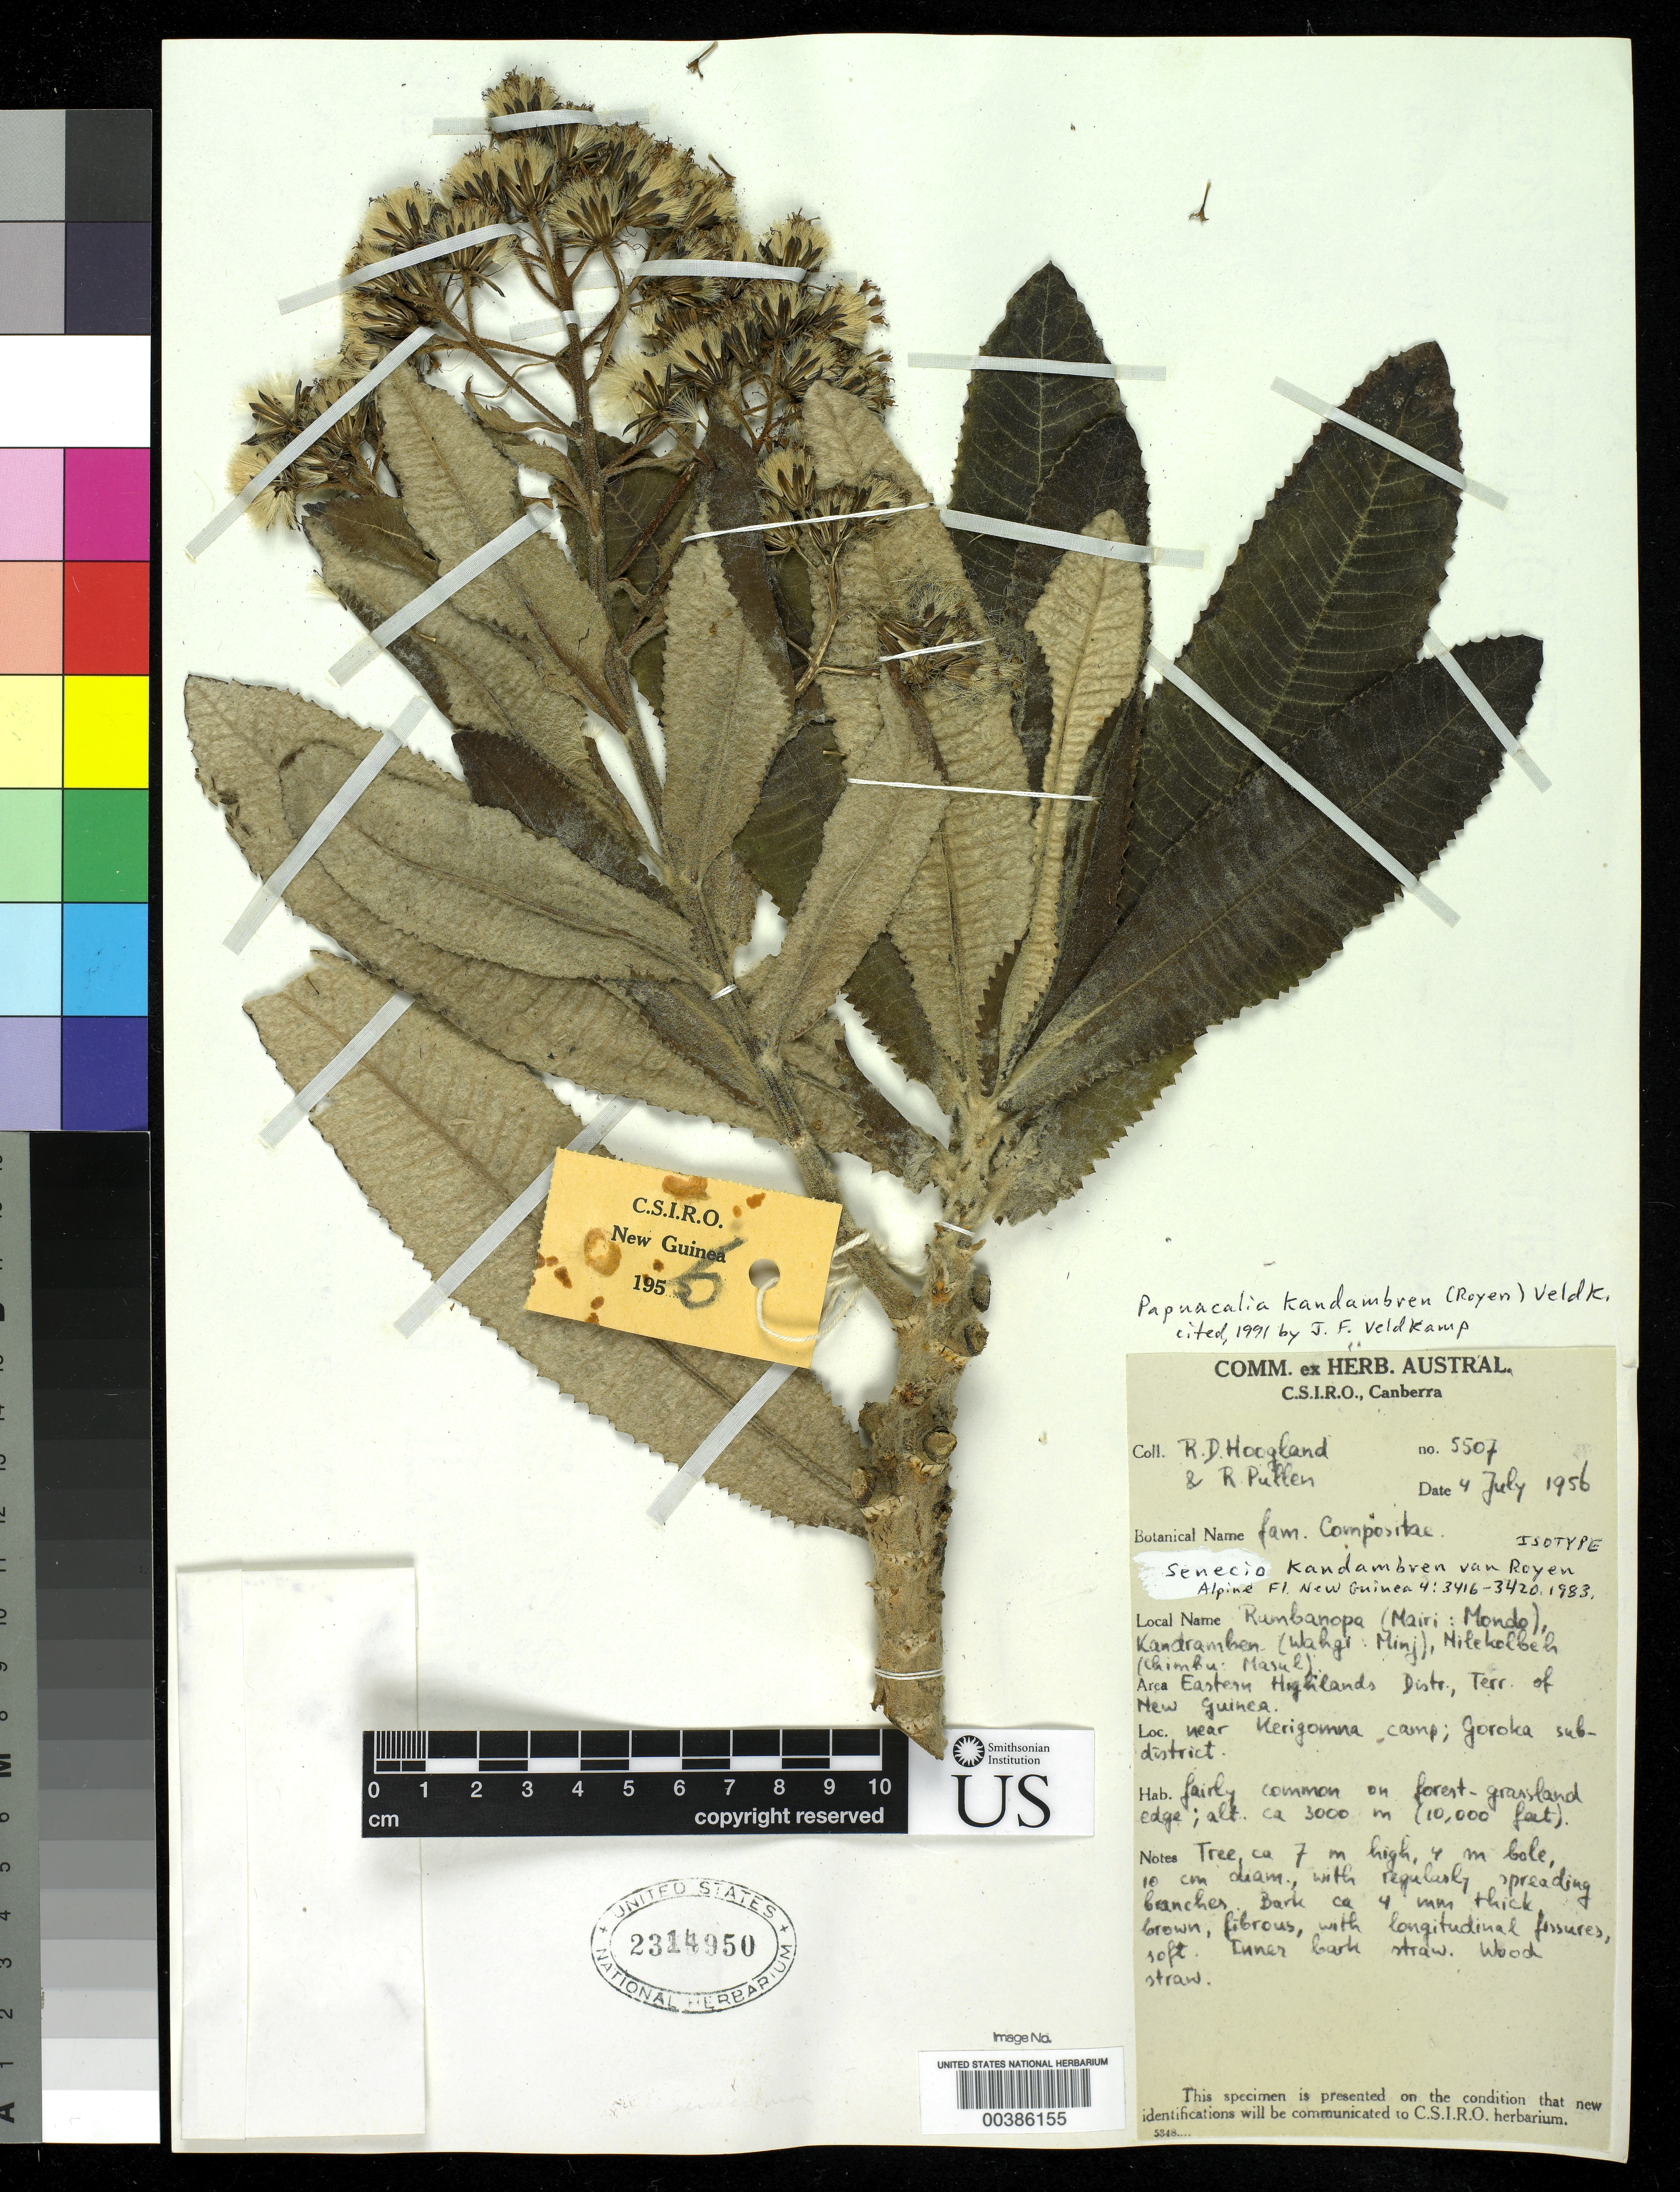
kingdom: Plantae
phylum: Tracheophyta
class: Magnoliopsida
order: Asterales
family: Asteraceae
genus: Senecio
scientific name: Senecio kandambren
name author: P. Royen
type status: Isotype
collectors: R. D. Hoogland & R. Pullen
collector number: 5507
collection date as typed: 04 Jul 1956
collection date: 1956-07-04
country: Papua New Guinea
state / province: Eastern Highlands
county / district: Goroka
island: New Guinea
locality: Near Kerigomma Camp.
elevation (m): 3000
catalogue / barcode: US 2314950